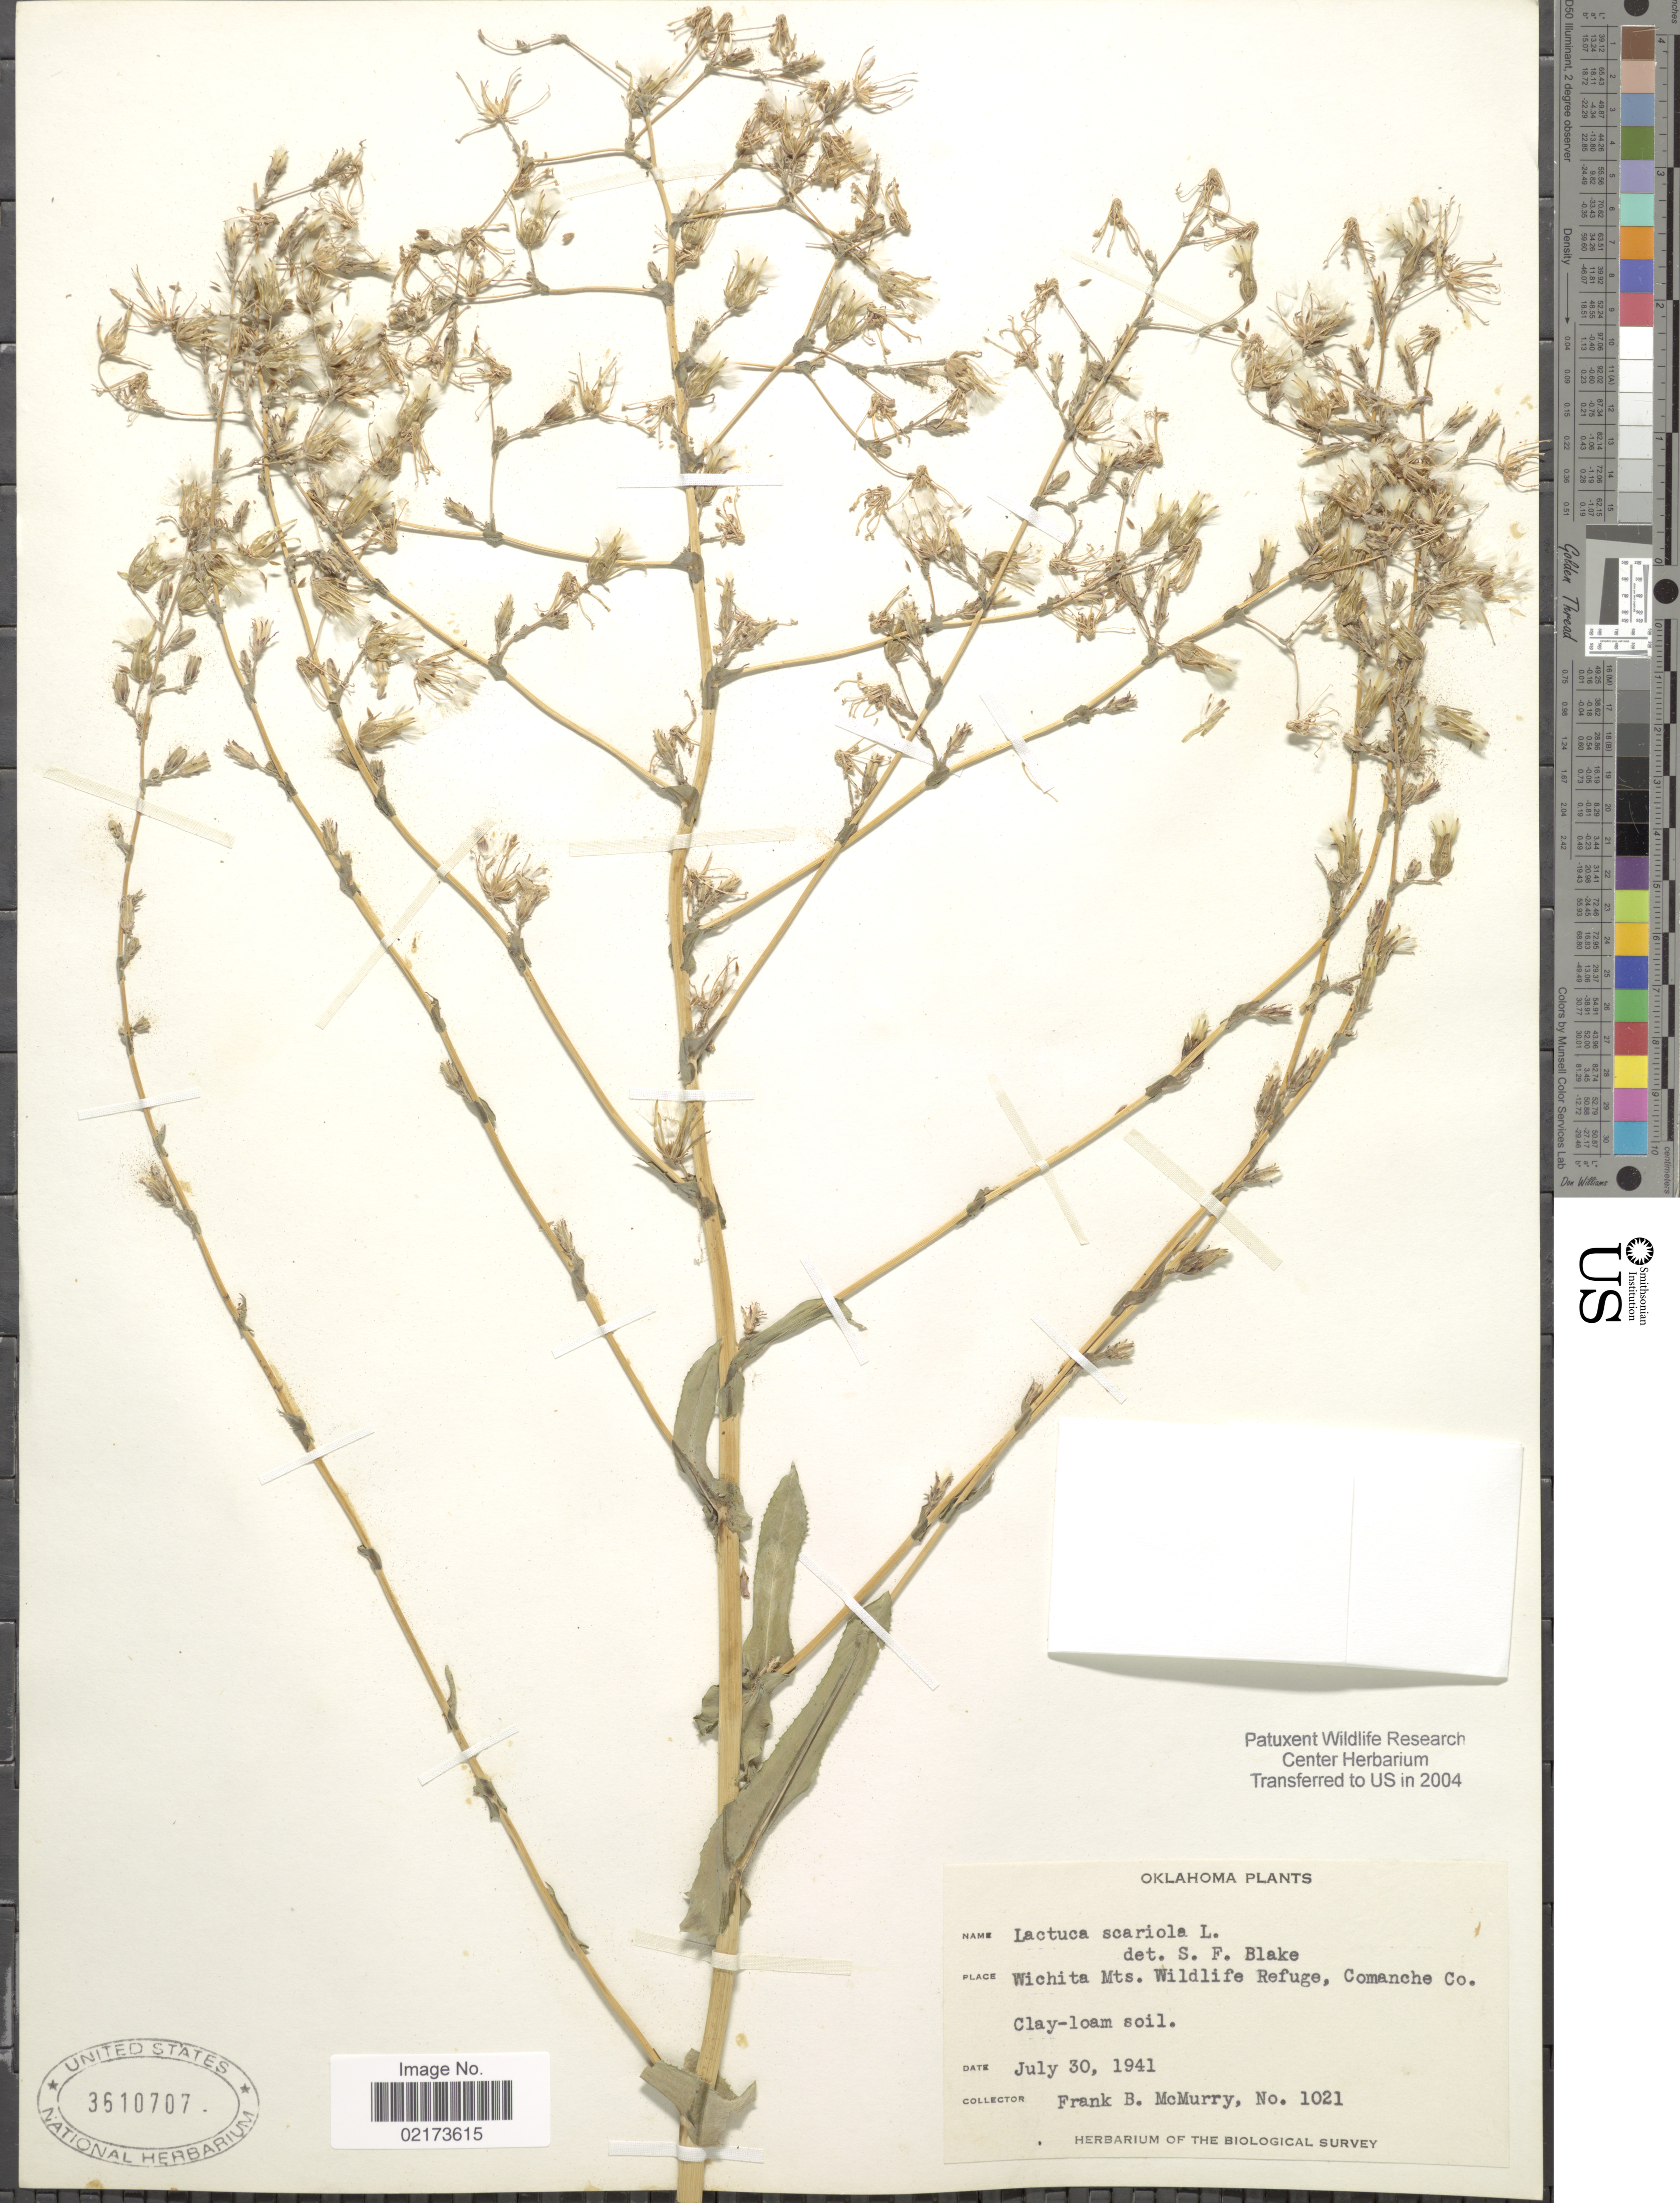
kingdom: Plantae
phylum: Tracheophyta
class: Magnoliopsida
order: Asterales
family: Asteraceae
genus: Lactuca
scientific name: Lactuca serriola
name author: L.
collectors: F. B. McMurry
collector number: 1021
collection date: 1941-07-30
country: United States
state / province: Oklahoma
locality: Wichita Mts., Wildlife Refuge, Comanche Co.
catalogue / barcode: US 3610707